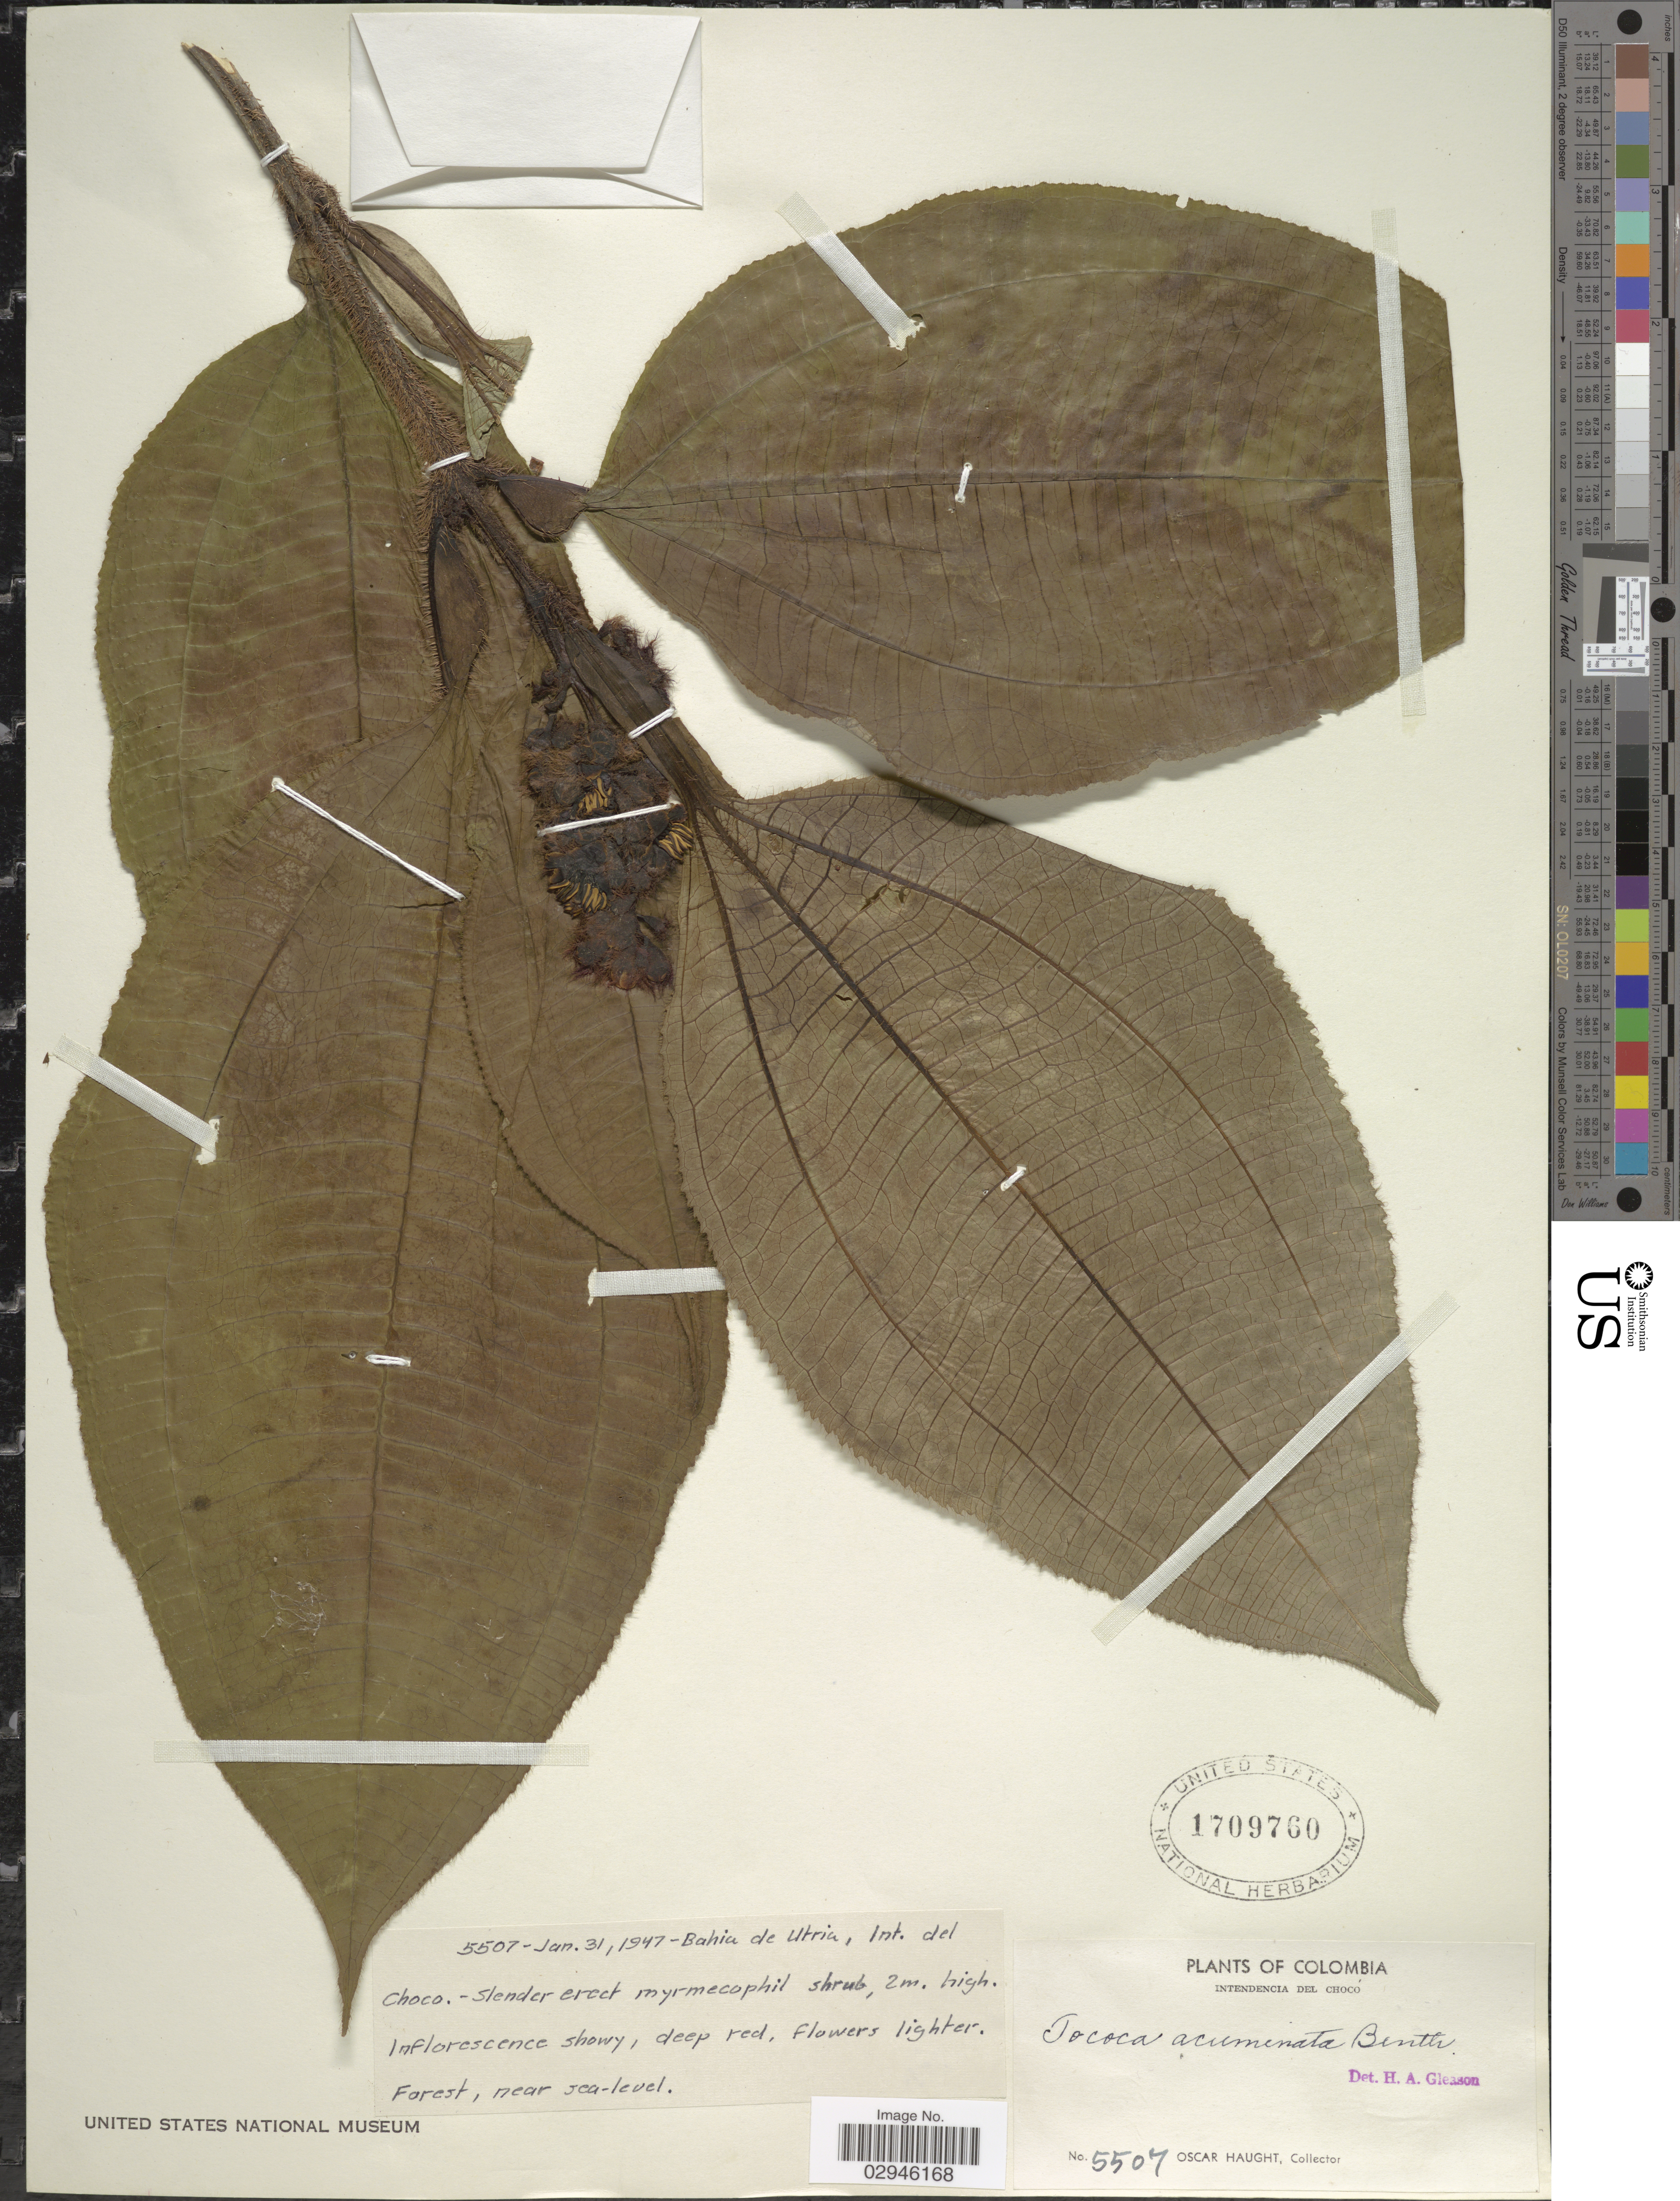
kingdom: Plantae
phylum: Tracheophyta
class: Magnoliopsida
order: Myrtales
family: Melastomataceae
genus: Tococa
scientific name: Tococa acuminata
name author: Benth.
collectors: O. L. Haught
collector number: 5507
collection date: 1947-01-31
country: Colombia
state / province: Chocó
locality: Intendencia del Chocó. Bahia de Utria.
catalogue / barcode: US 1709760